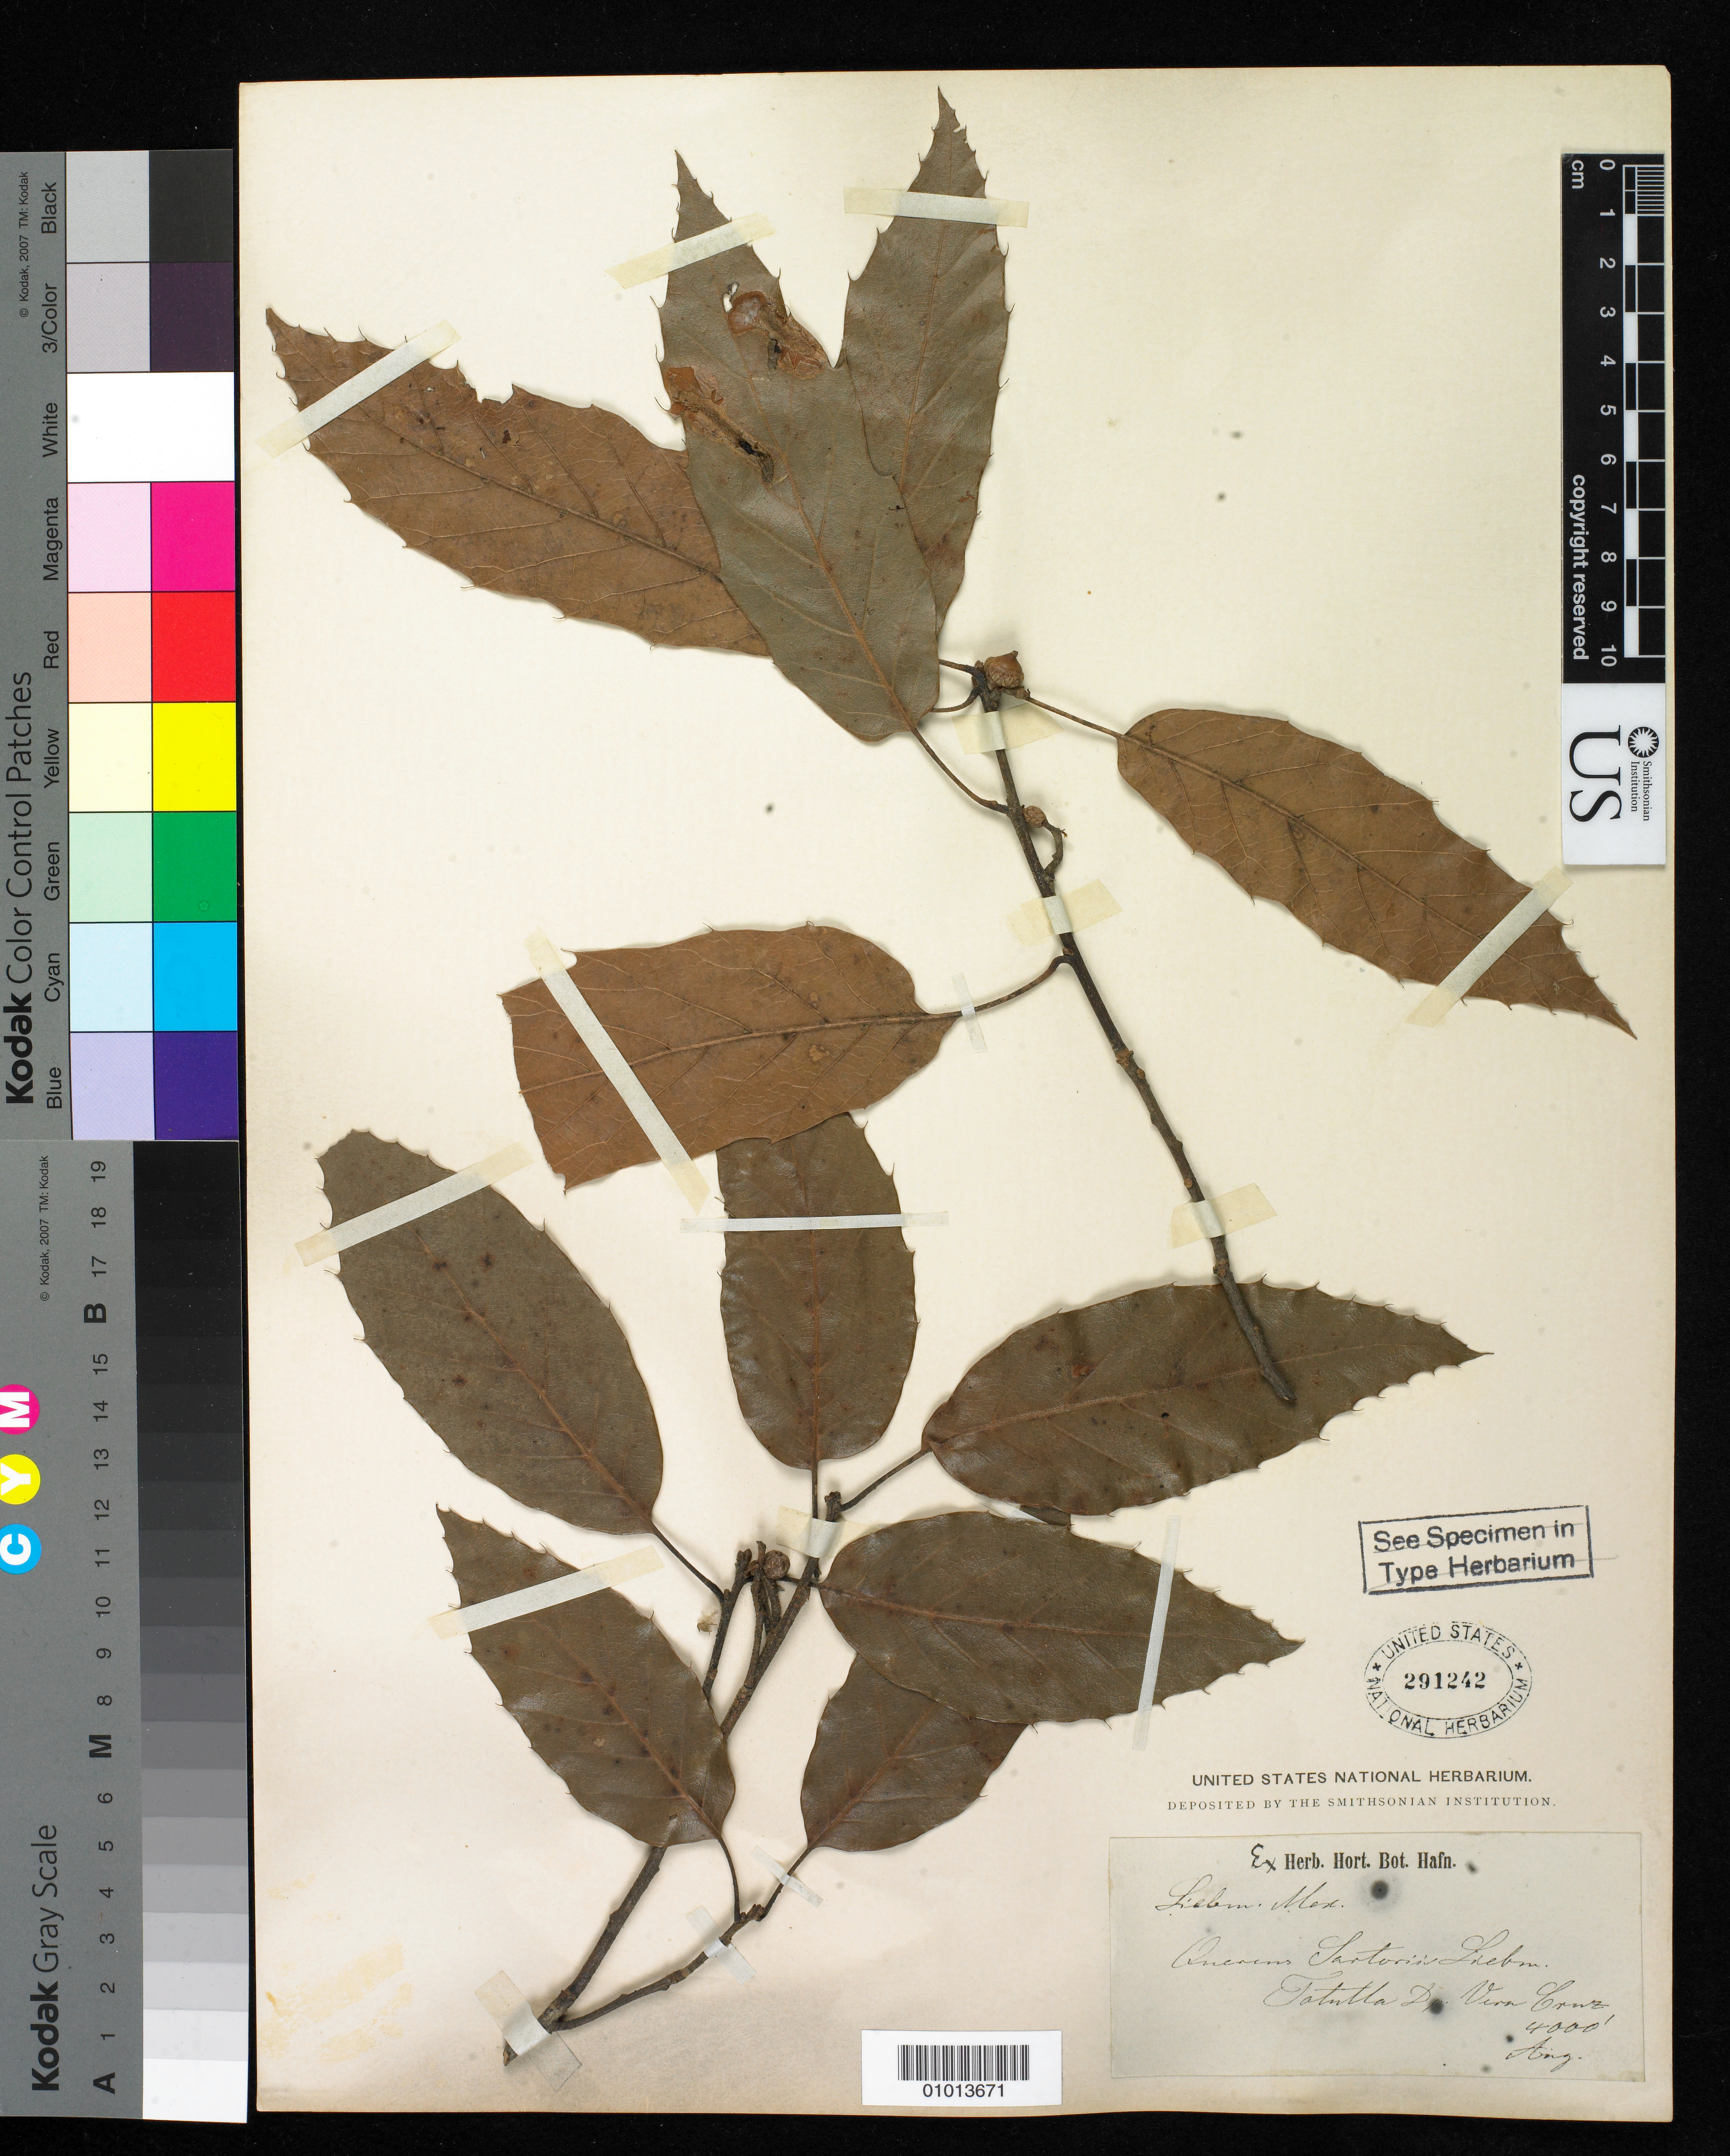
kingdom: Plantae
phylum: Tracheophyta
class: Magnoliopsida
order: Fagales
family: Fagaceae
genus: Quercus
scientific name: Quercus sartorii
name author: Liebm.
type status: Possible Type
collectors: F. M. Liebmann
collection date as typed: Aug -----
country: Mexico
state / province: Veracruz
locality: Totutla.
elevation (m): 1219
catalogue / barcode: US 291242